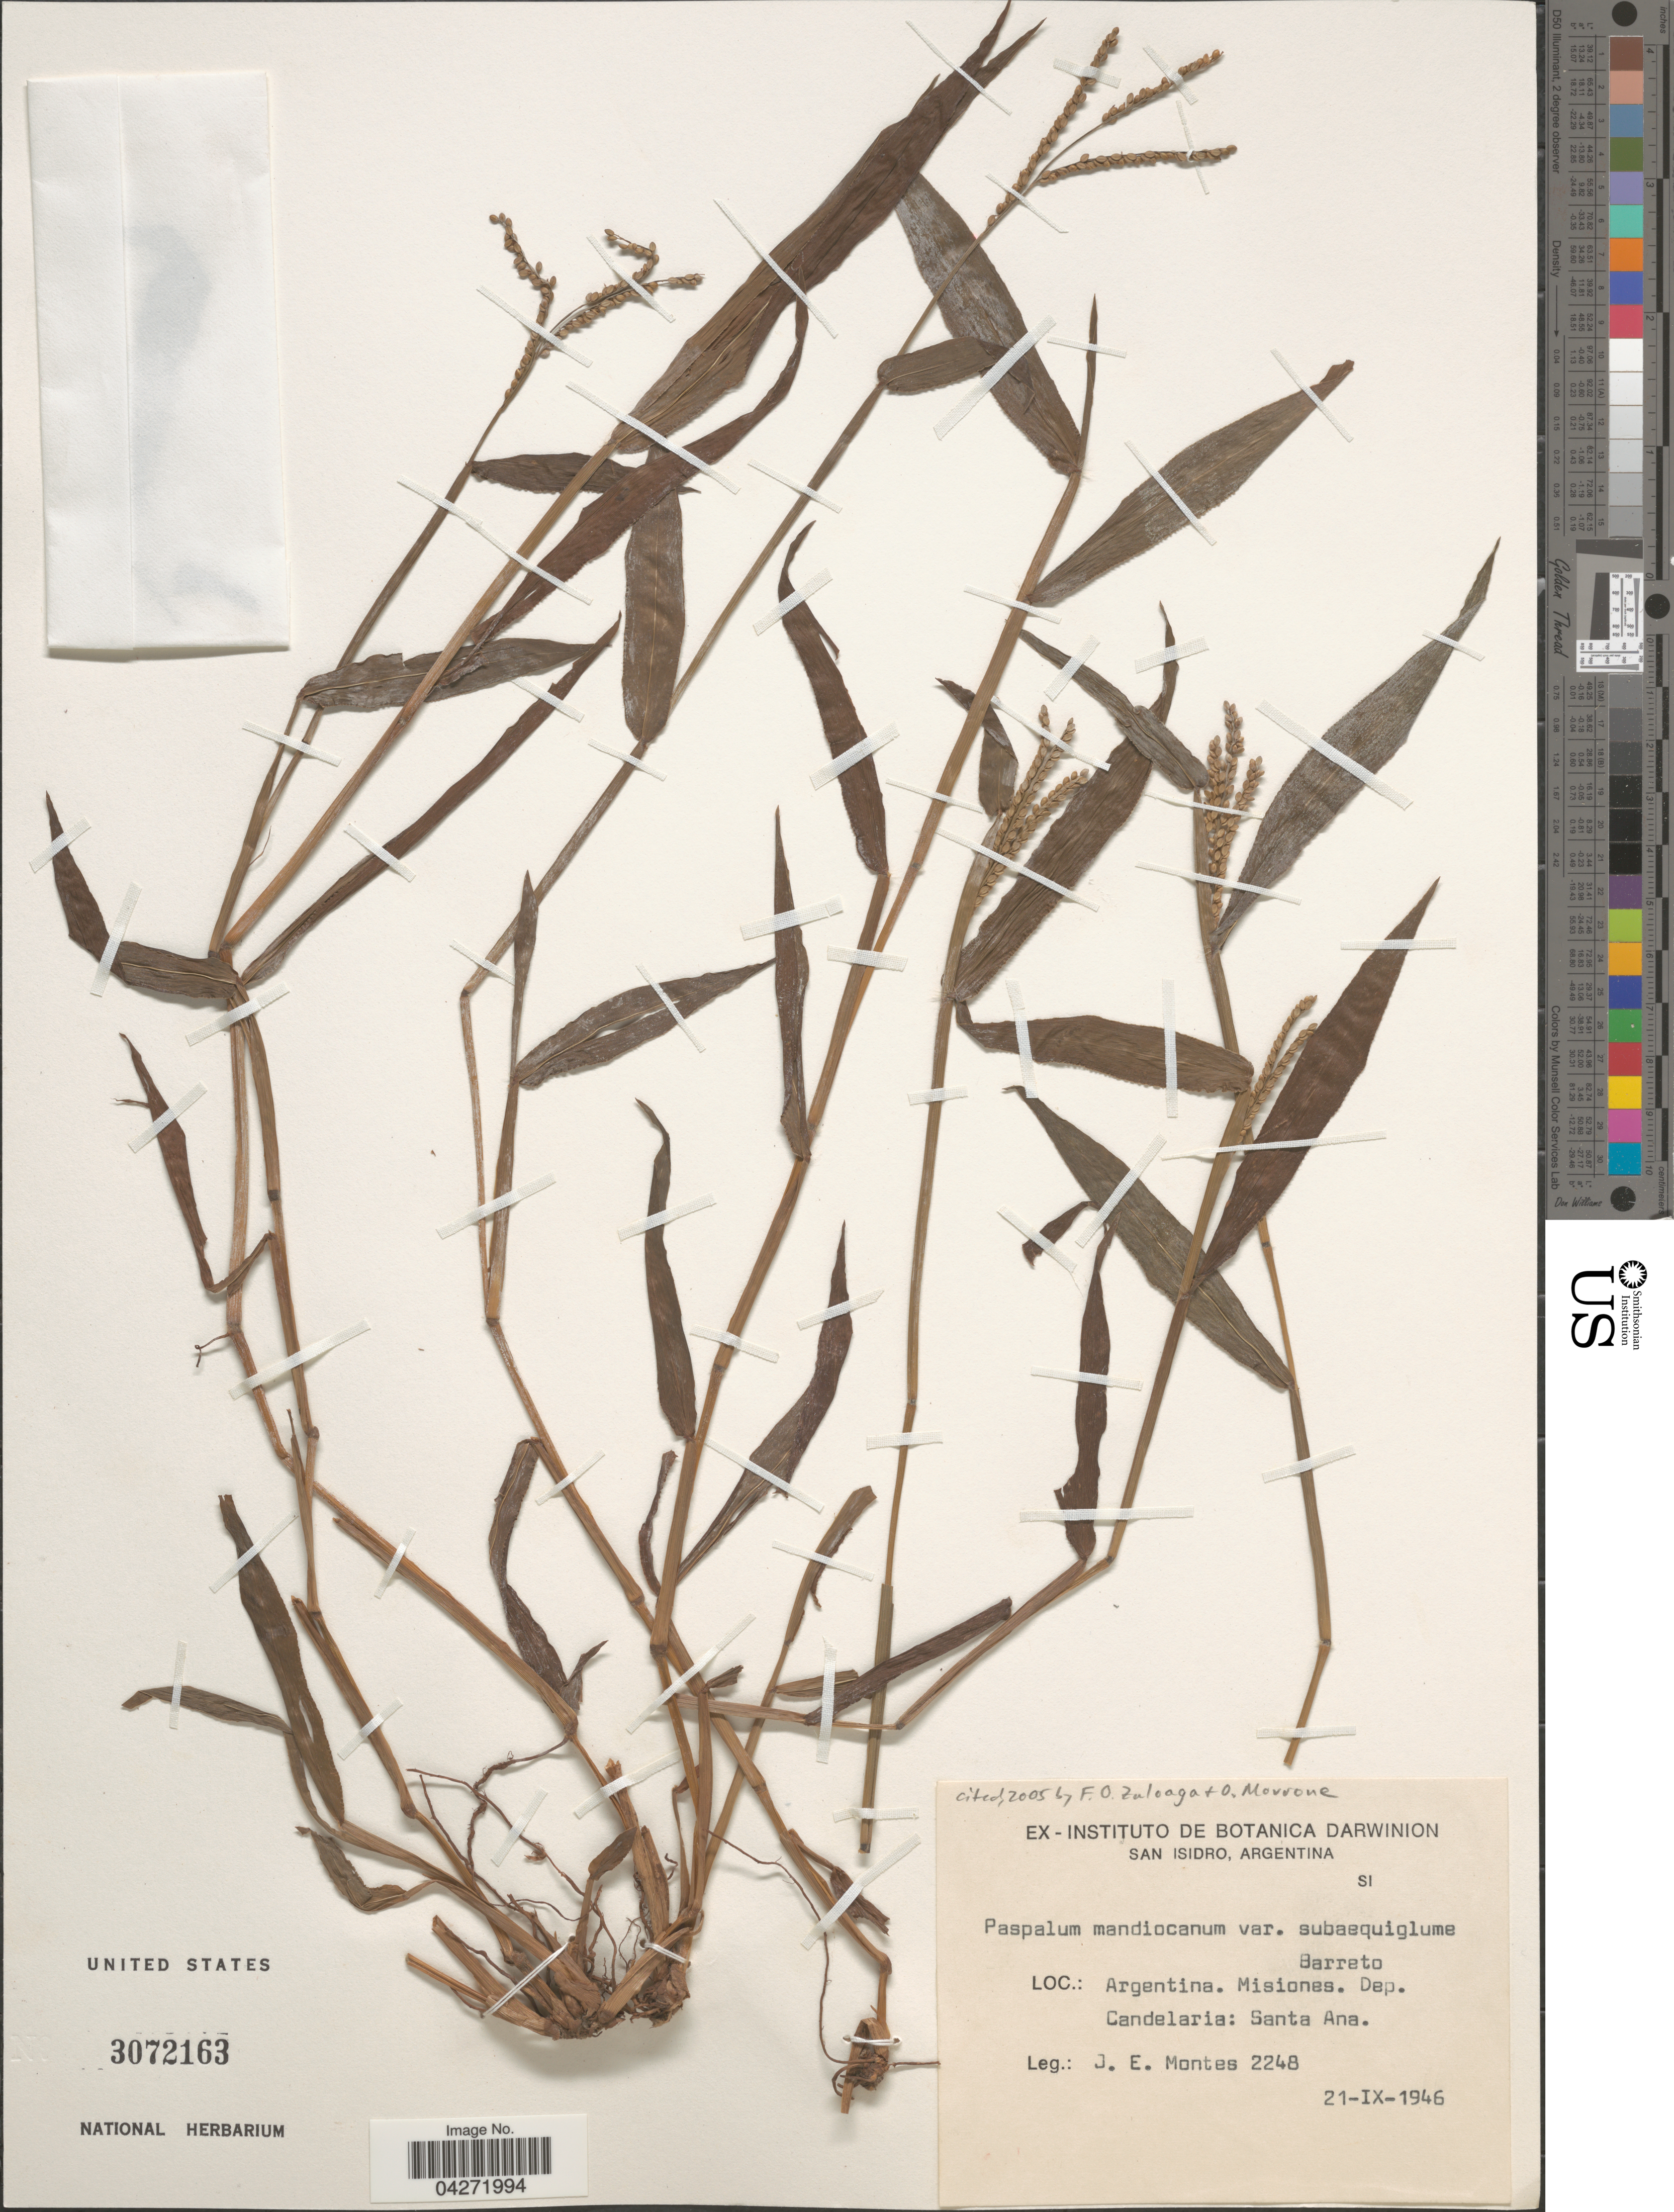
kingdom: Plantae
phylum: Tracheophyta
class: Liliopsida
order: Poales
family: Poaceae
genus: Paspalum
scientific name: Paspalum mandiocanum var. subaequiglume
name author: I.L. Barreto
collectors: J. E. Montes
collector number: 2248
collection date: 1946-09-21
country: Argentina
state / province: Misiones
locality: Dep. Candelaria: Santa Ana.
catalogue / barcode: US 3072163